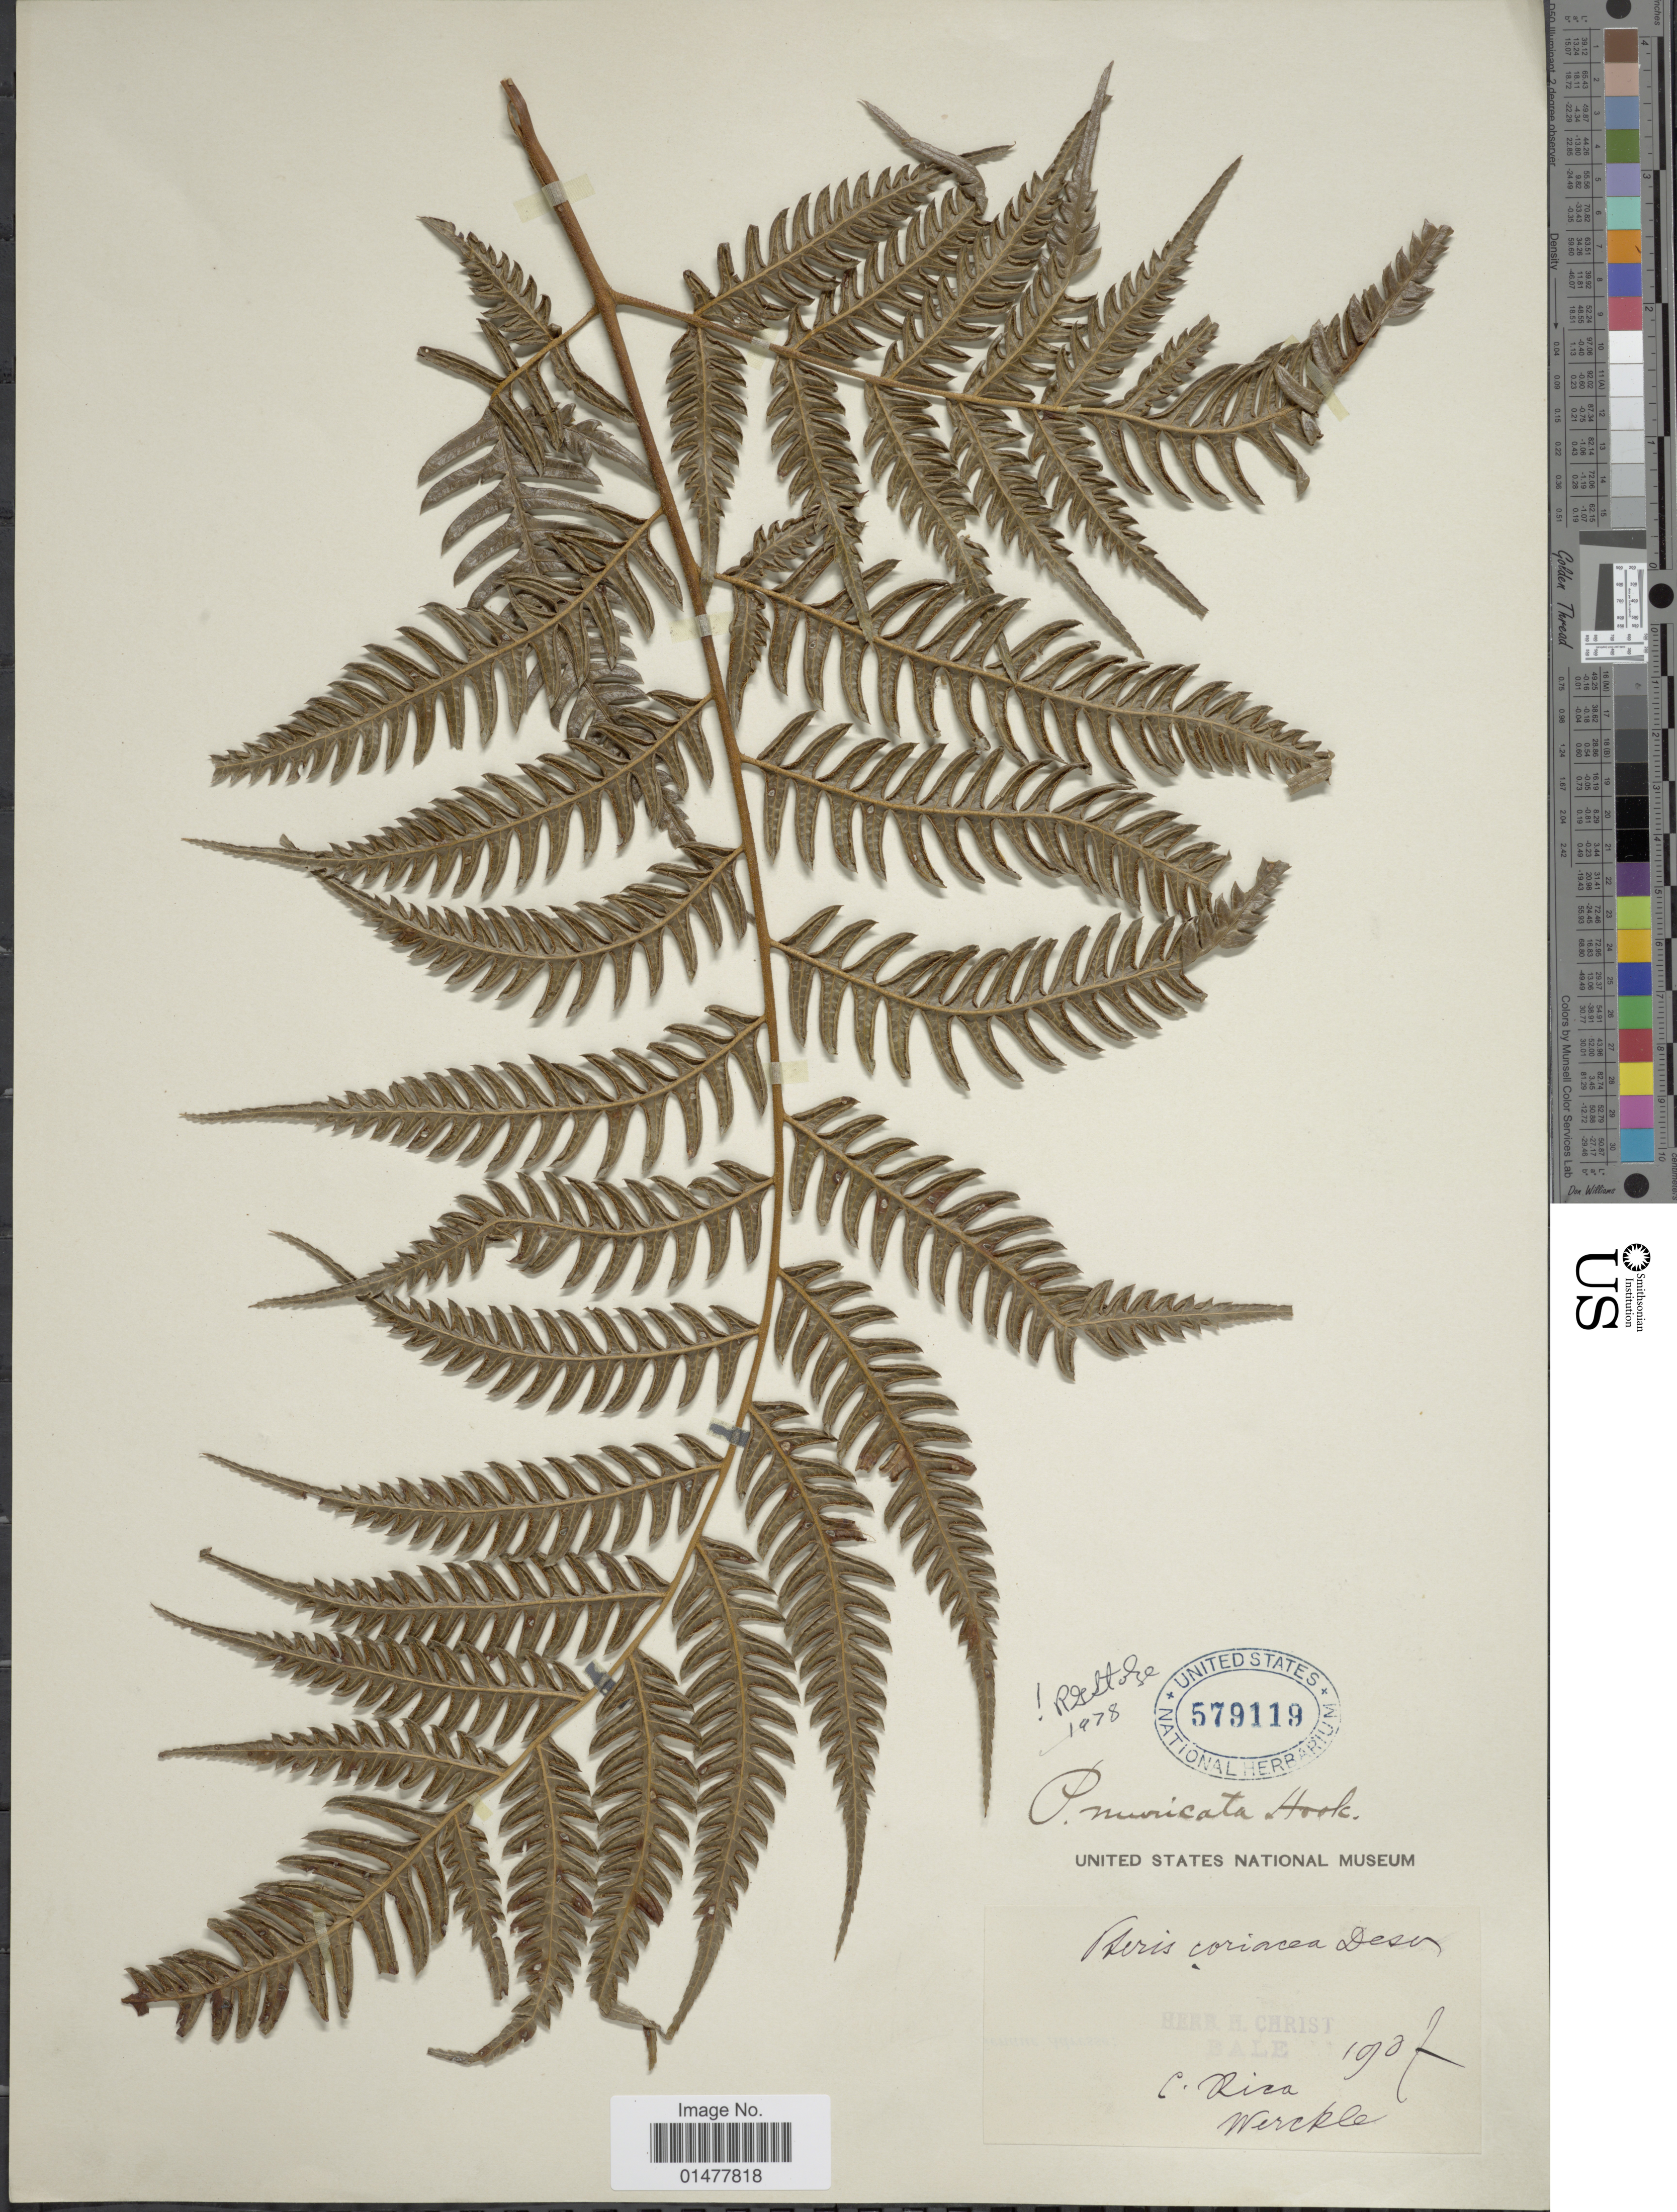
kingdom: Plantae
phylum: Tracheophyta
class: Polypodiopsida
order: Polypodiales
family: Pteridaceae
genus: Pteris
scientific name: Pteris muricata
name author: Rosenst.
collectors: Werckle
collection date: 1907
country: Costa Rica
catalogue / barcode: US 579119